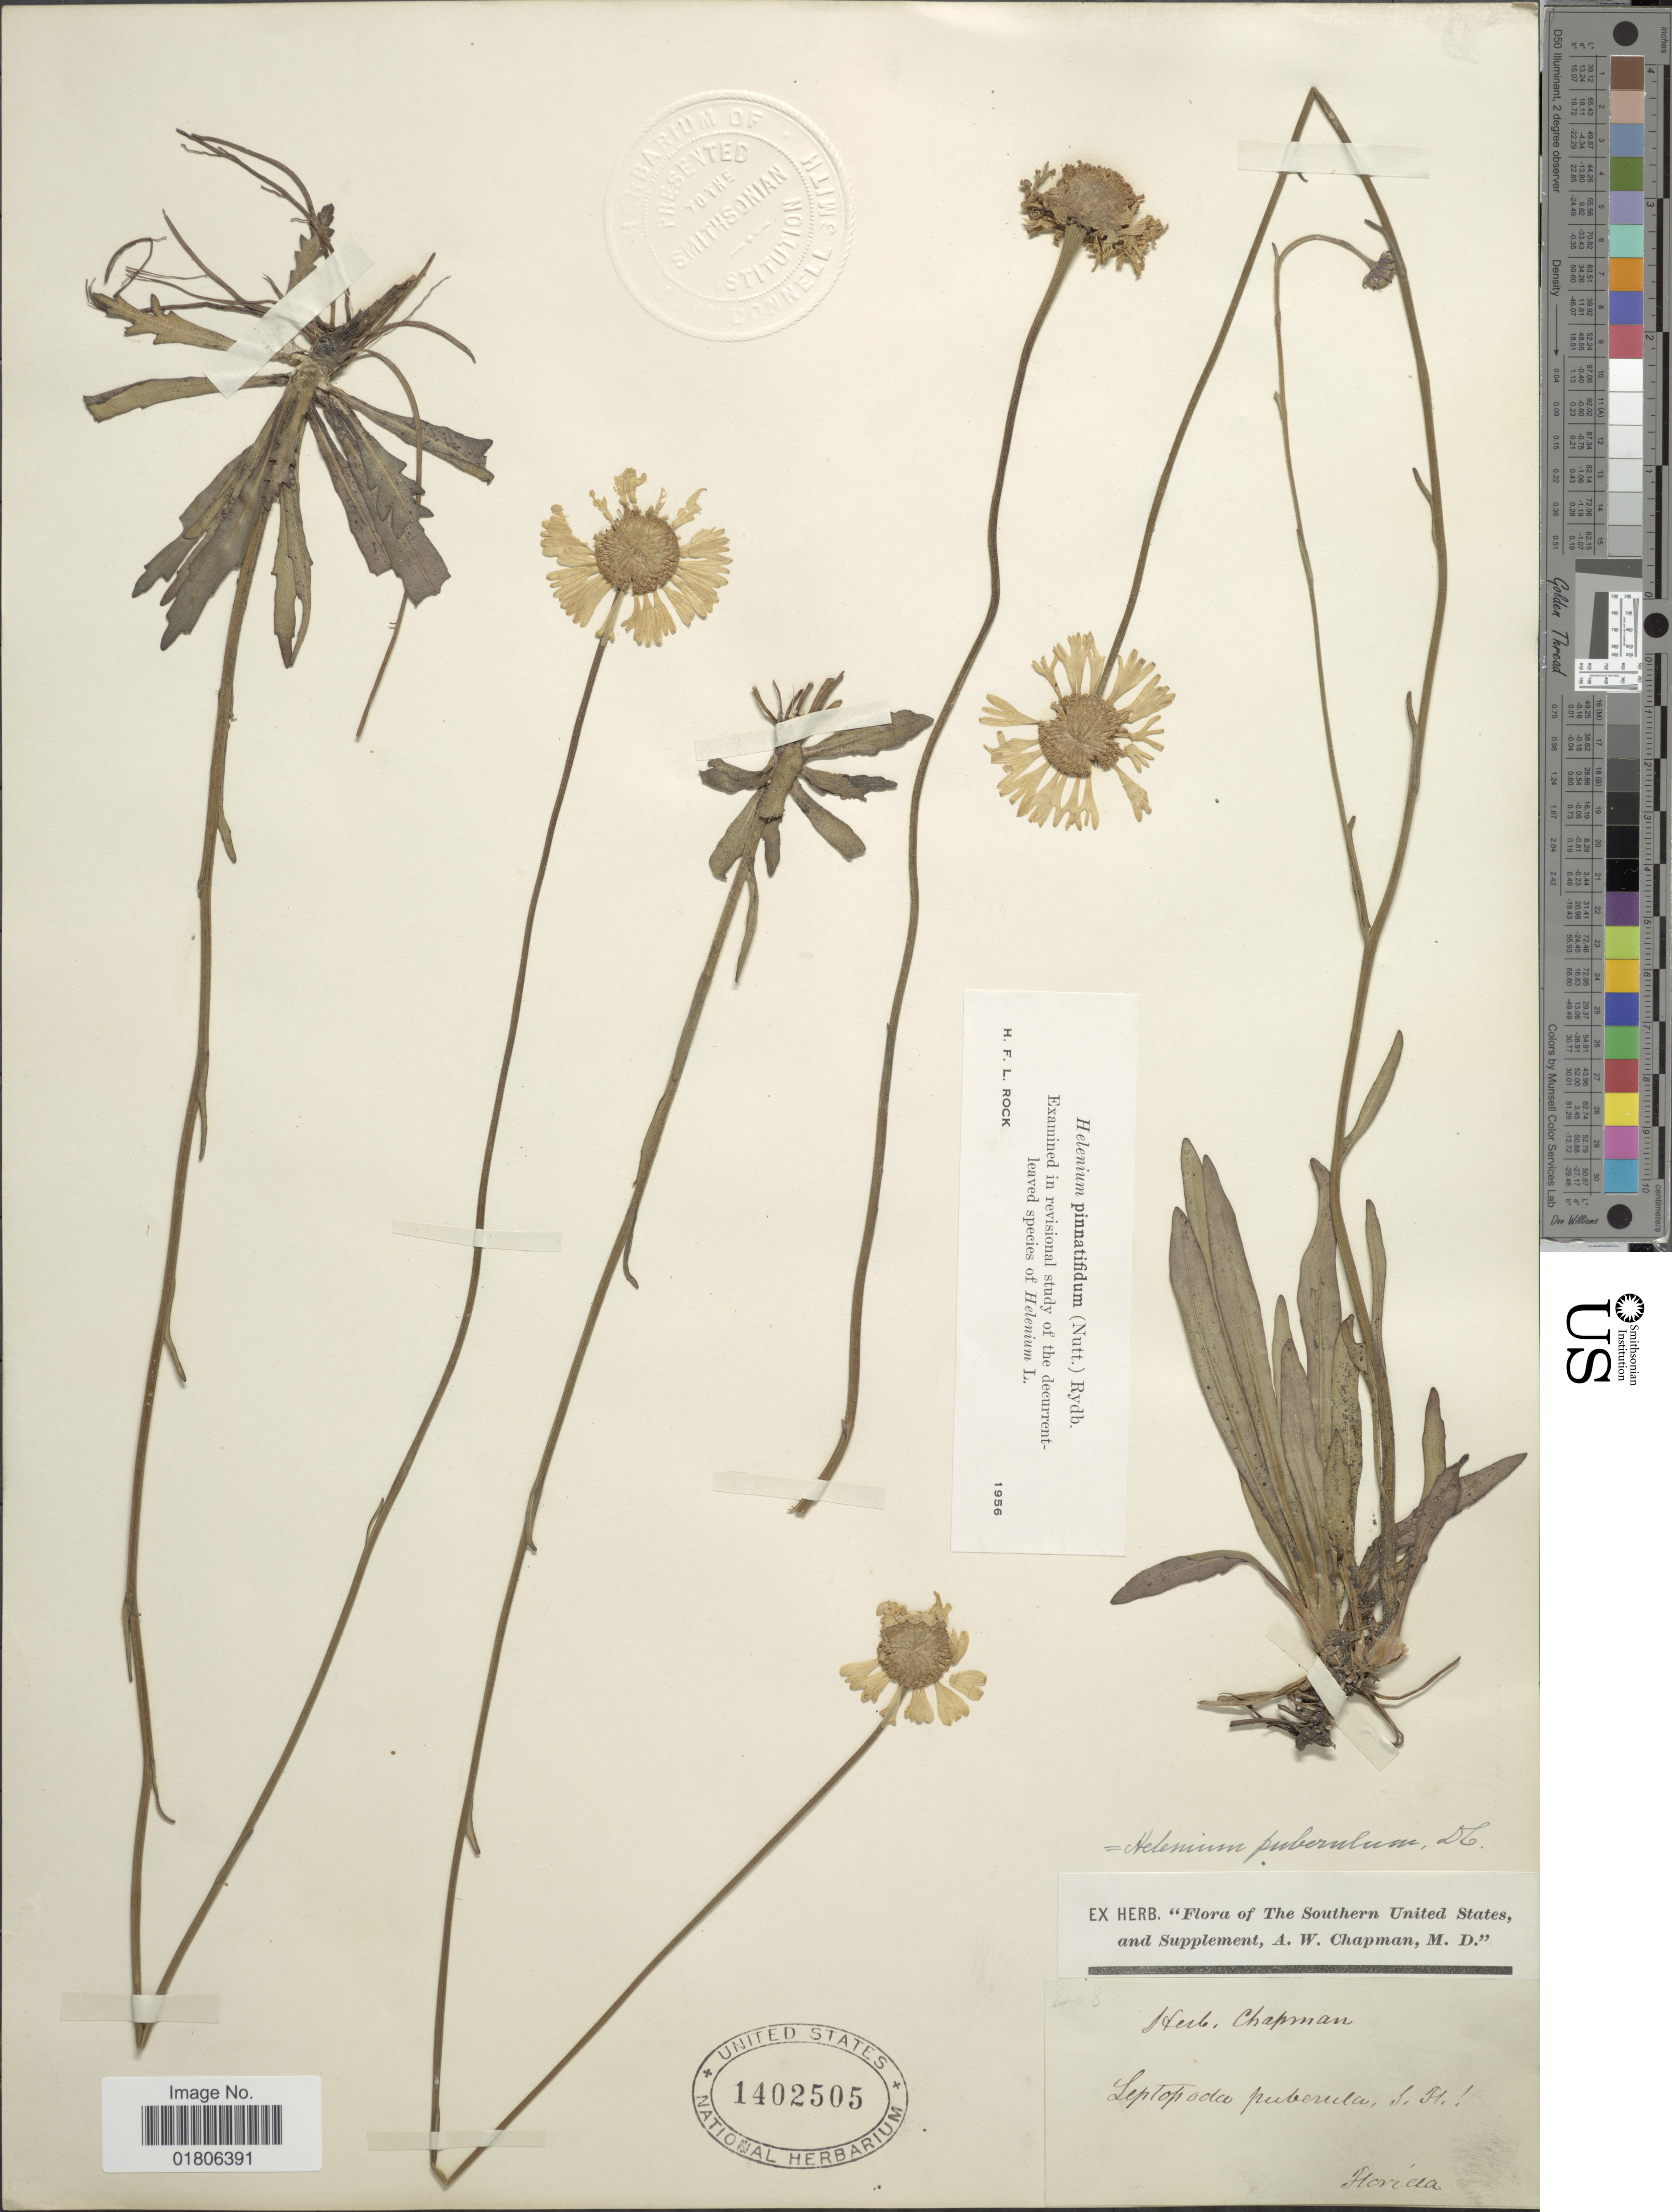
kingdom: Plantae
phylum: Tracheophyta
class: Magnoliopsida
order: Asterales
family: Asteraceae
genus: Helenium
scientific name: Helenium pinnatifidum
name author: (Schwein. ex Nutt.) Rydb.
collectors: ex herb. Chapman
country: United States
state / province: Florida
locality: The Southern United States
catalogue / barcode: US 1402505